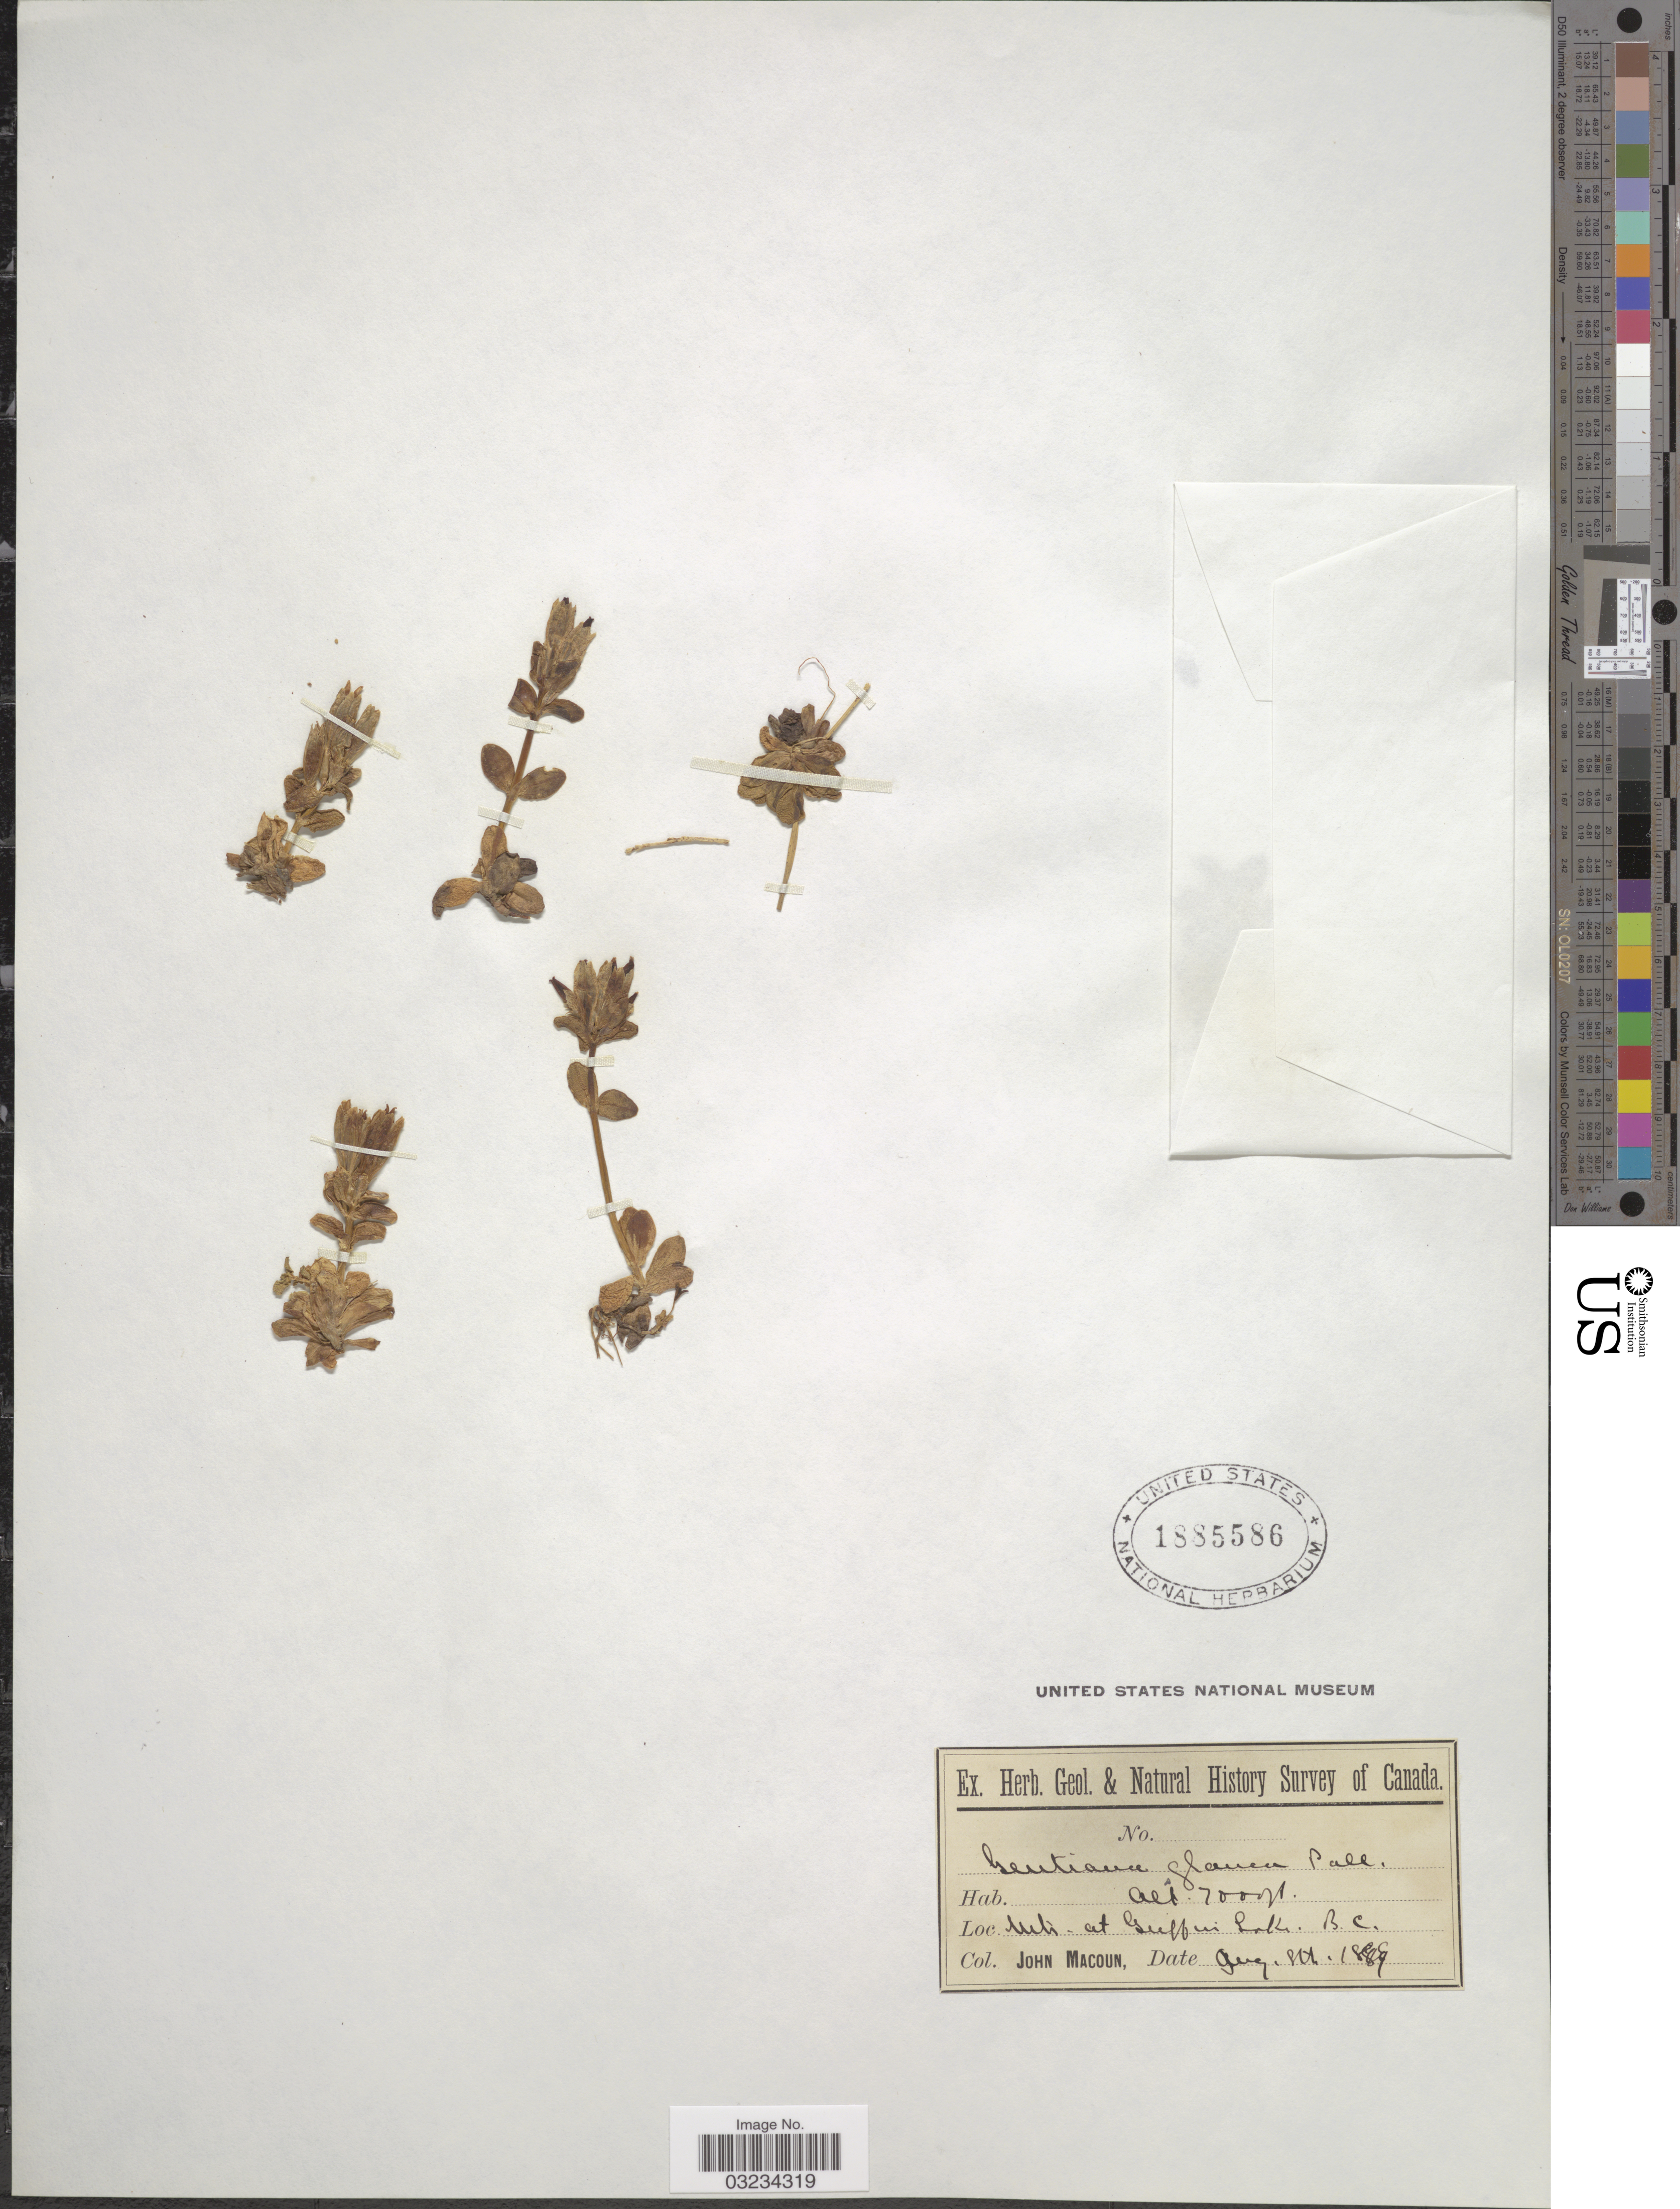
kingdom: Plantae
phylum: Tracheophyta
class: Magnoliopsida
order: Gentianales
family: Gentianaceae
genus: Gentiana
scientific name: Gentiana glauca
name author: Pall.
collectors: J. Macoun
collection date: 1889-08-08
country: Canada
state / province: British Columbia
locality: Mts. at Guffin Lake.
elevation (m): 2134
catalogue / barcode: US 1885586